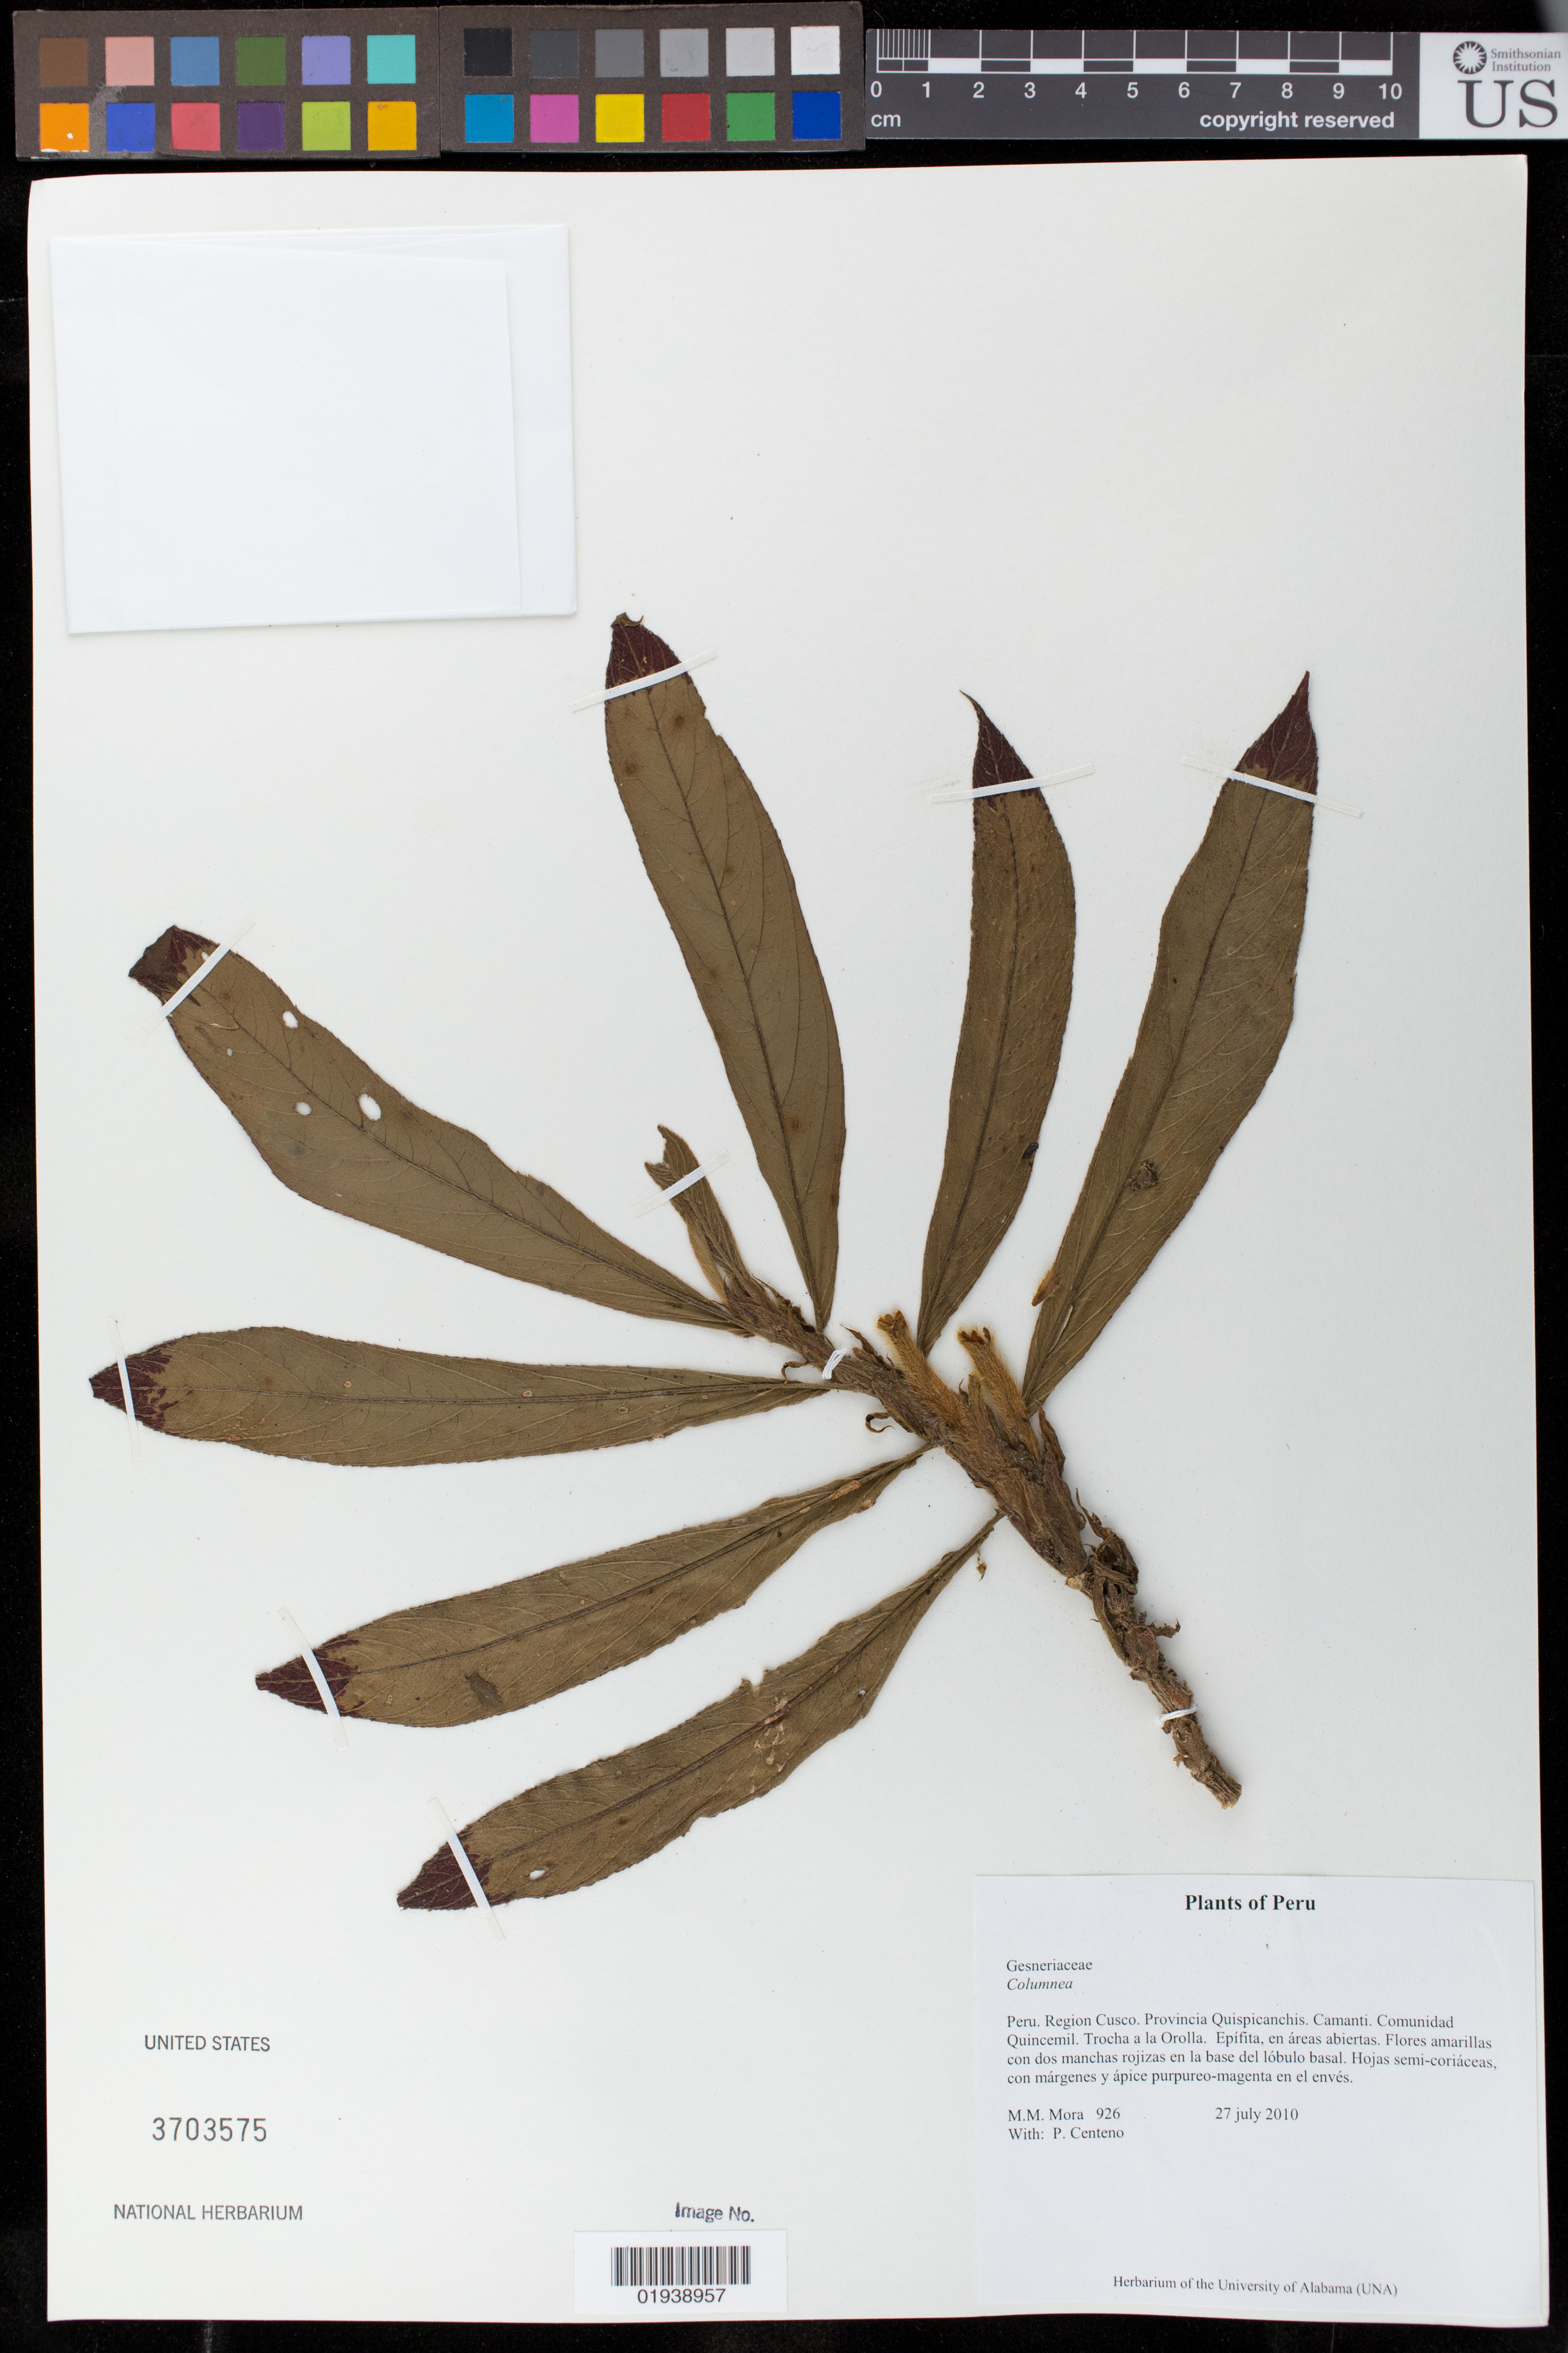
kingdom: Plantae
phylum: Tracheophyta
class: Magnoliopsida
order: Lamiales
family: Gesneriaceae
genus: Columnea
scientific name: Columnea sp.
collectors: M. M. Mora & P. Centeno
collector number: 926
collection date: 2010-07-27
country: Peru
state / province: Cusco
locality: Provinica Quispicanchis. Camanti. Comunidad Quincemil.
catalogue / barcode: US 3703575